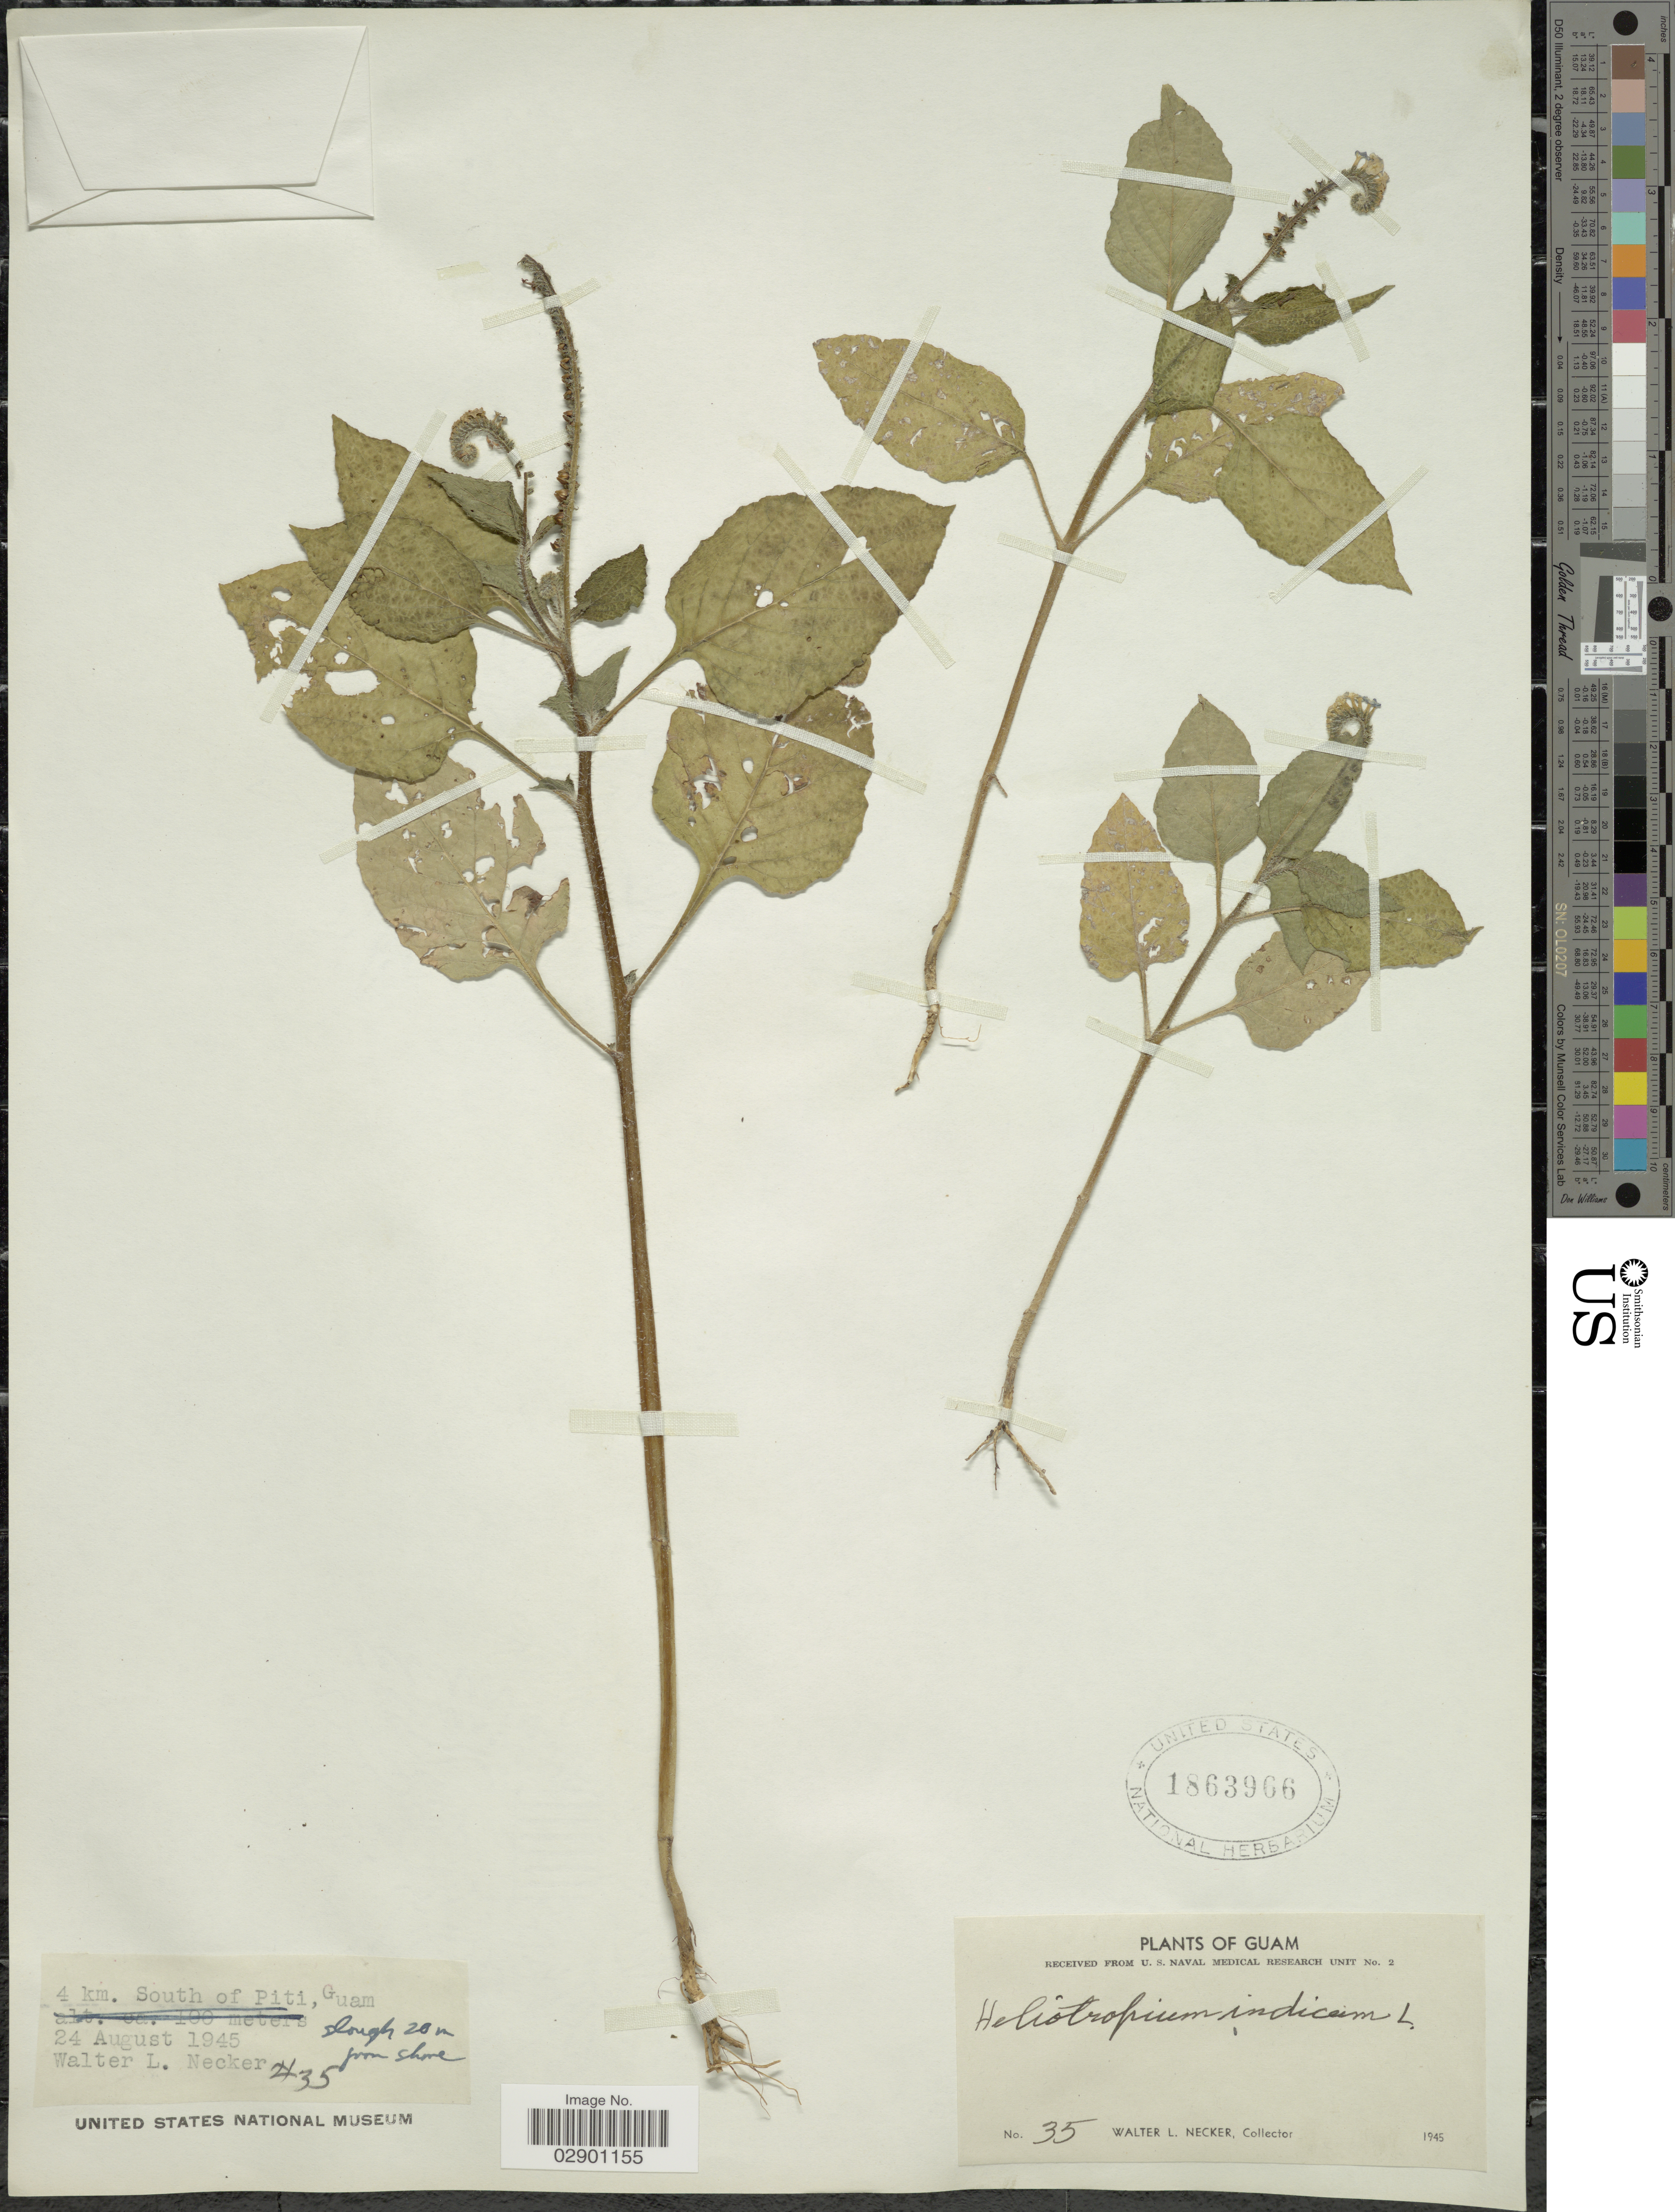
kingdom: Plantae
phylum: Tracheophyta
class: Magnoliopsida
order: Boraginales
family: Heliotropiaceae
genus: Heliotropium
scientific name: Heliotropium indicum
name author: L.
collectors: W. L. Necker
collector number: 35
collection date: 1945-08-24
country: Guam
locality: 4 km. South of Piti. Slough 20 m from shore.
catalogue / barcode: US 1863966